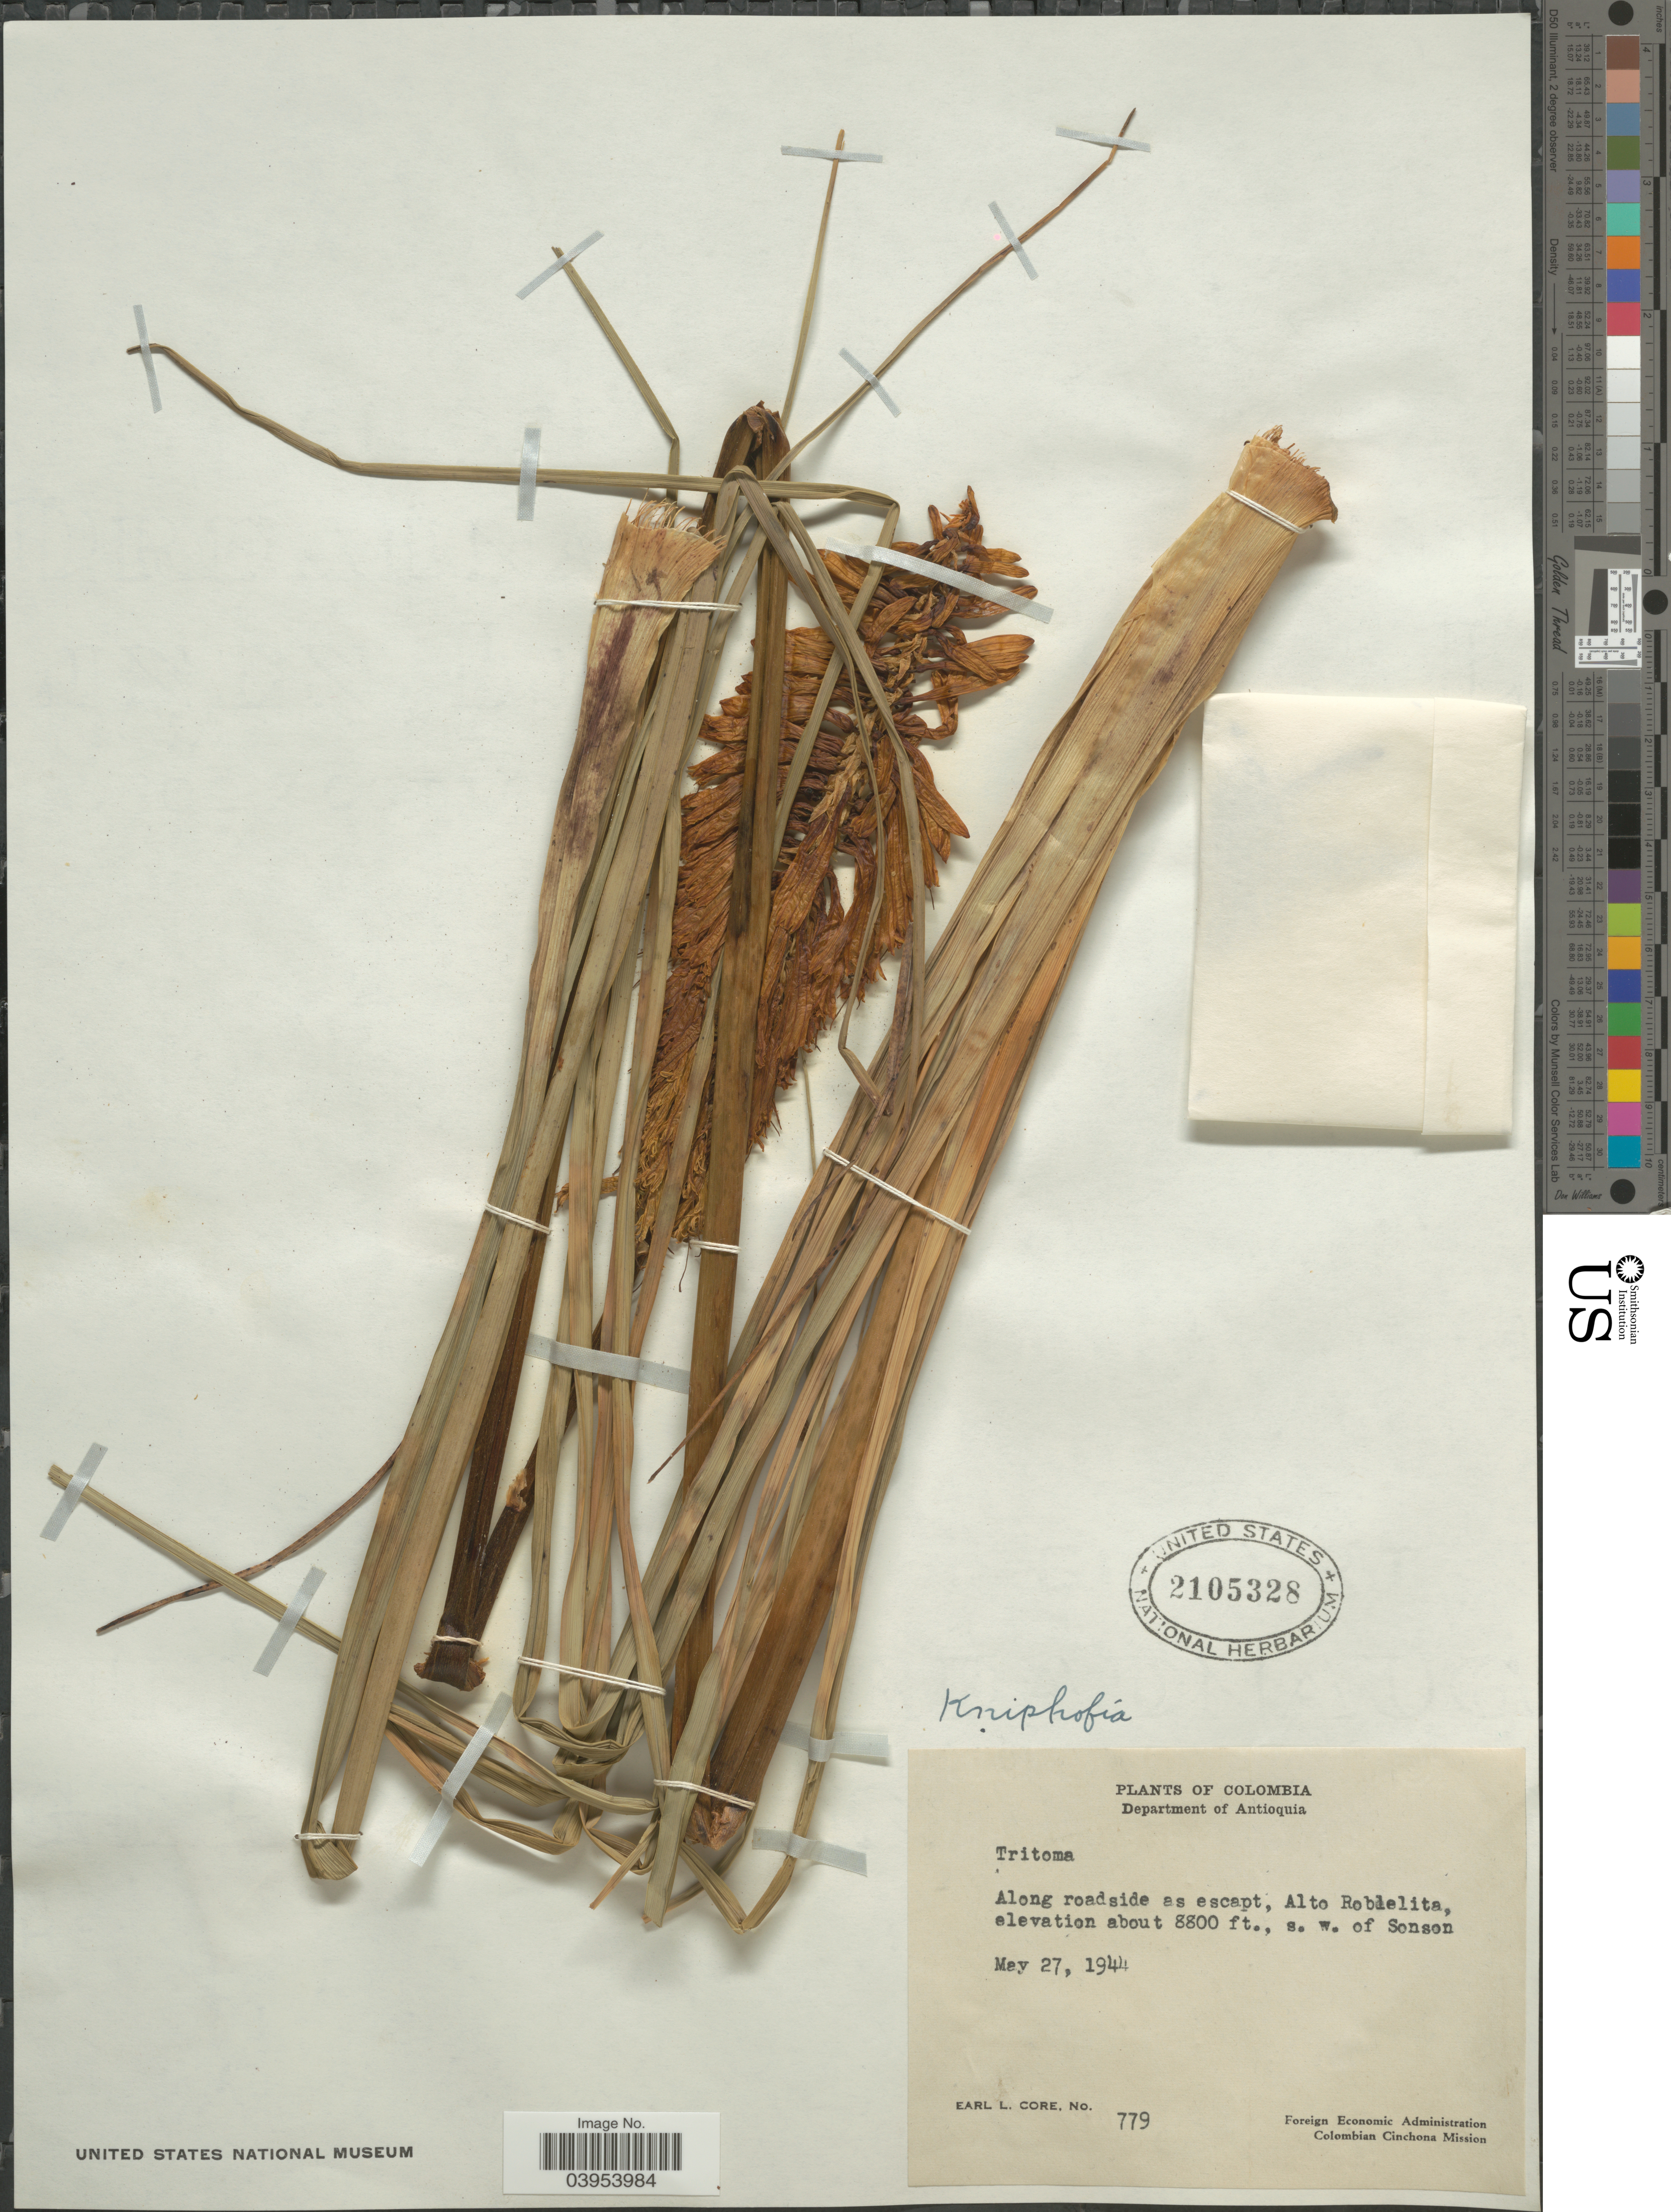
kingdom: Plantae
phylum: Tracheophyta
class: Liliopsida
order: Asparagales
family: Asphodelaceae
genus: Kniphofia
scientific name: Kniphofia sp.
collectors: E. L. Core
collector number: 779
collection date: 1944-05-27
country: Colombia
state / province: Antioquia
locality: Department of Antioquia. Along roadside as escapt, Alto Roblelita, s. w. of Sonson.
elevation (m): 2682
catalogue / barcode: US 2105328